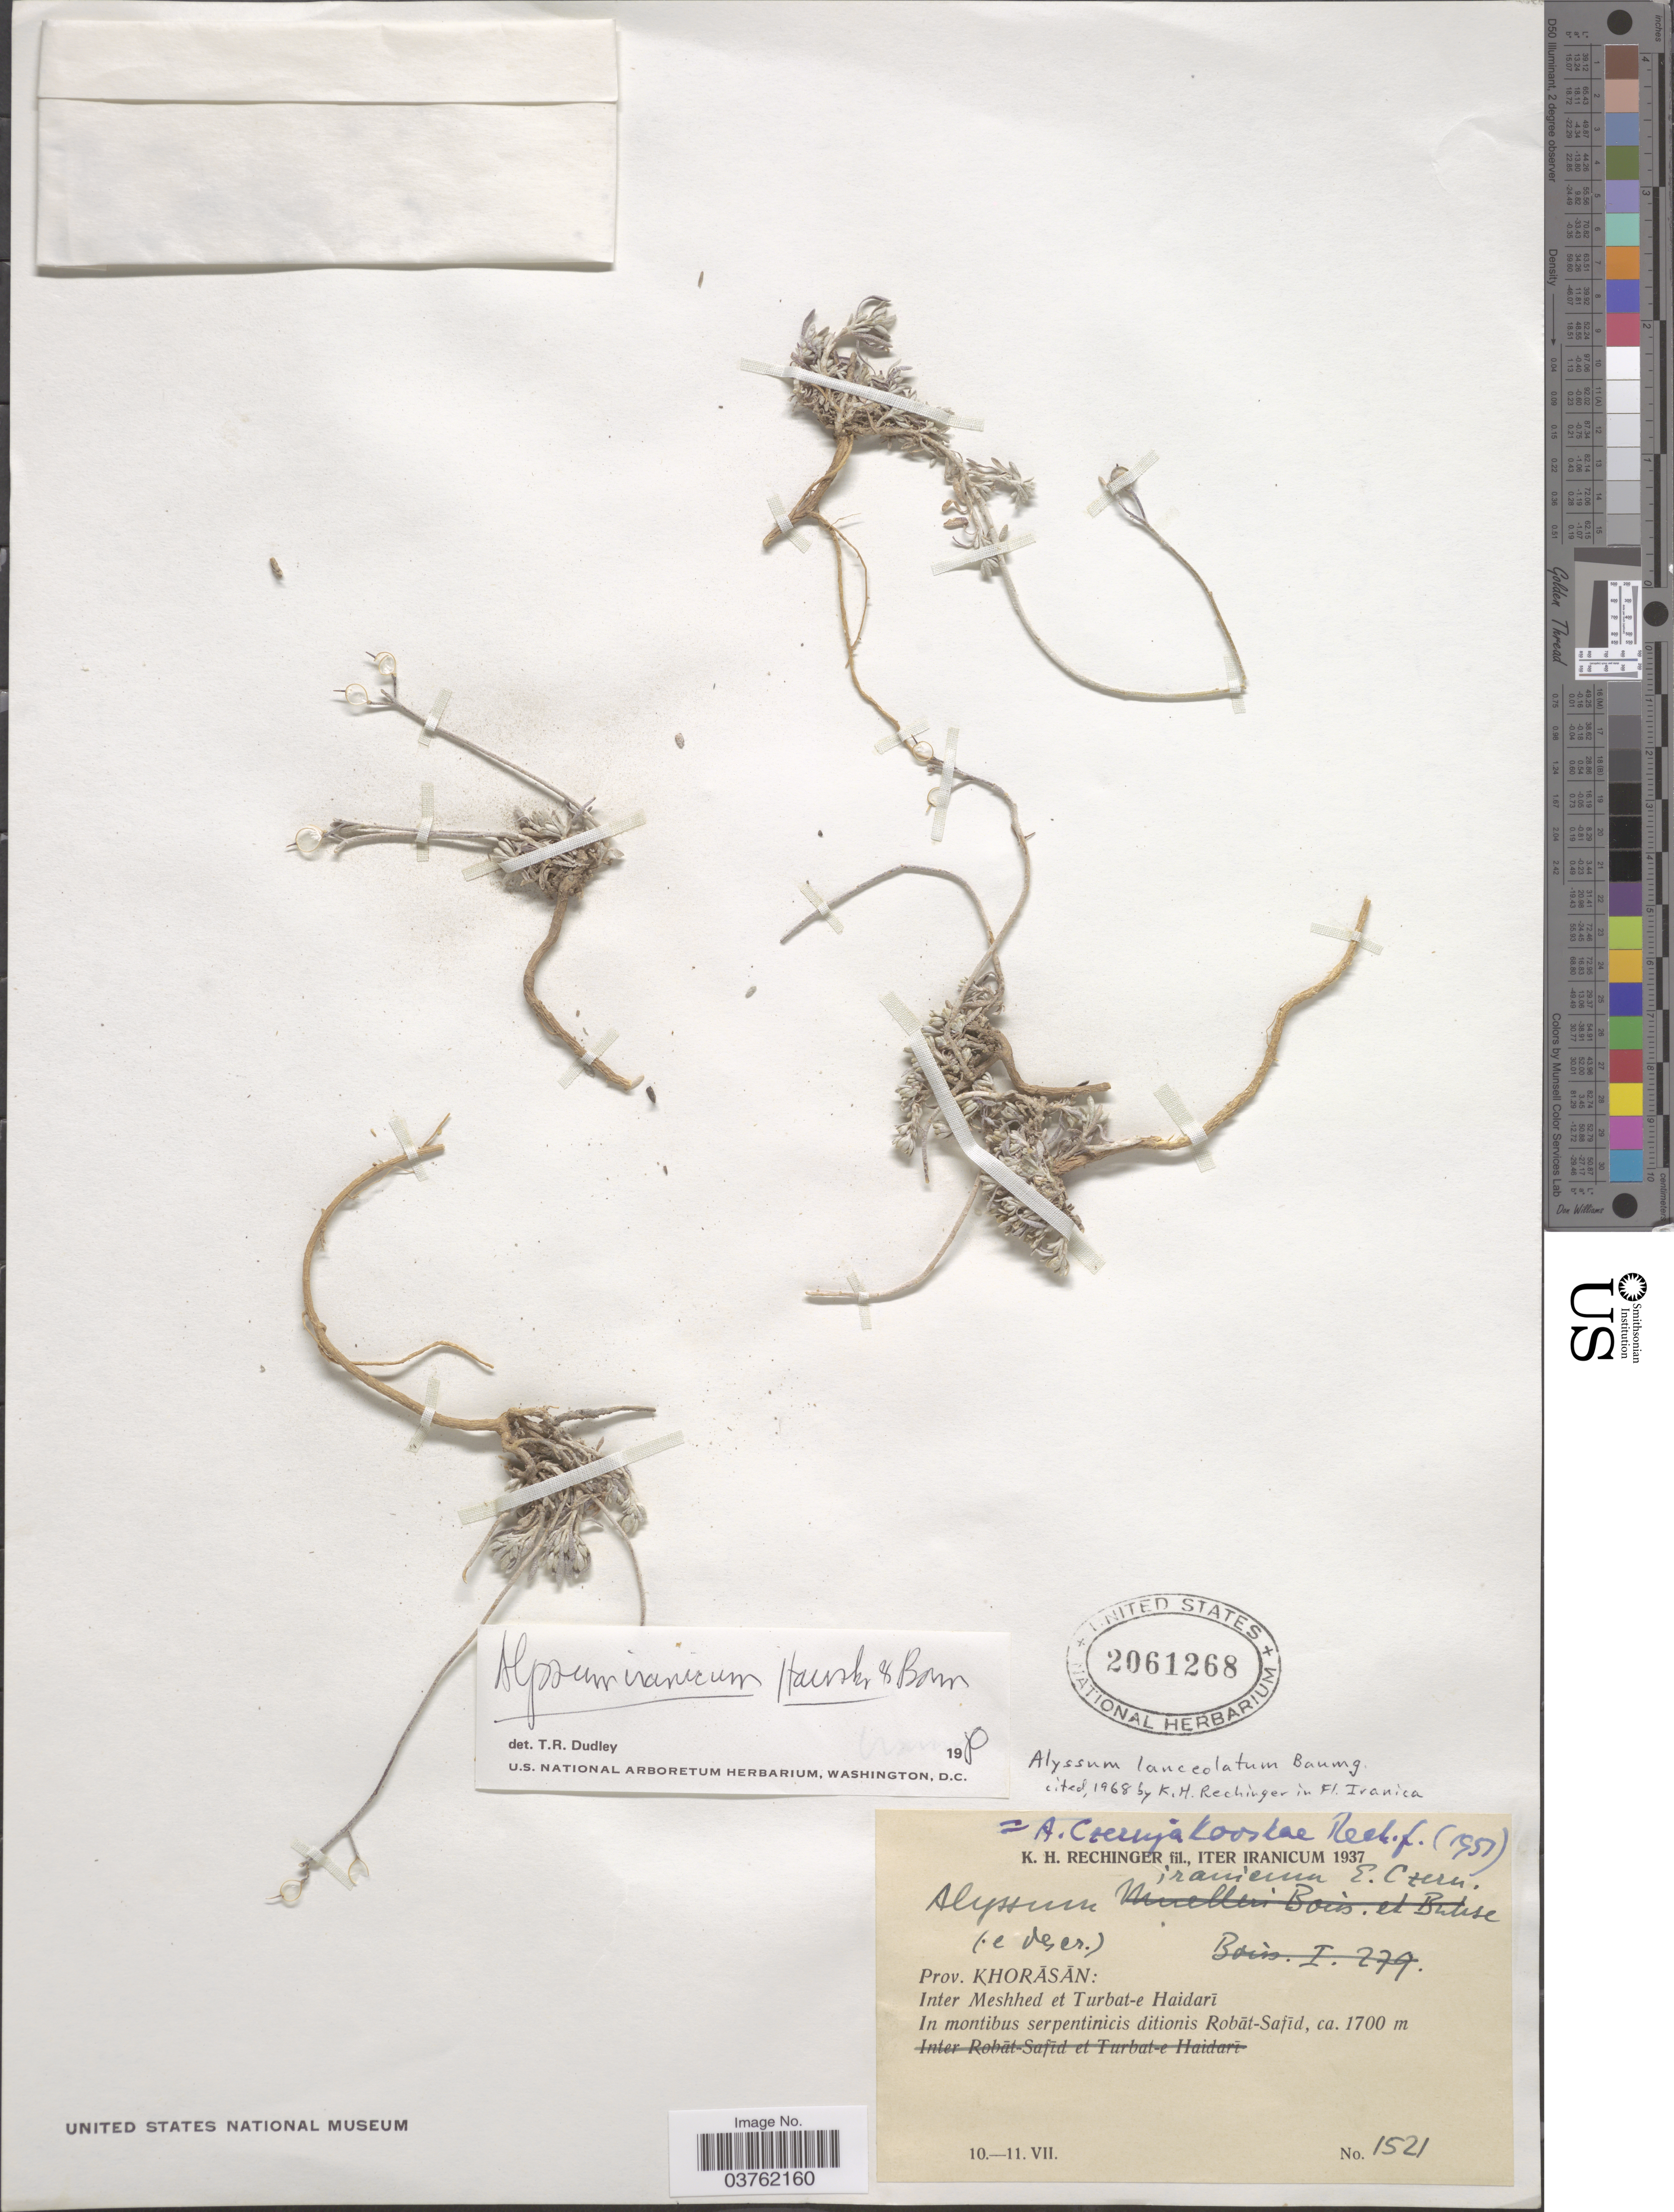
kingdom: Plantae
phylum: Tracheophyta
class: Magnoliopsida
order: Brassicales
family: Brassicaceae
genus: Alyssum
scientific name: Alyssum iranicum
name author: Hausskn. ex Baumg.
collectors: K. H. Rechinger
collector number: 1521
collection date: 1937-07-10/1937-07-11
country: Iran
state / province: Khorasan [obsolete]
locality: Inte Meshhed et Turbat-e Haidarī. In montibus serpentinicis ditionis Robāt-Safīd.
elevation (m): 1700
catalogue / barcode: US 2061268